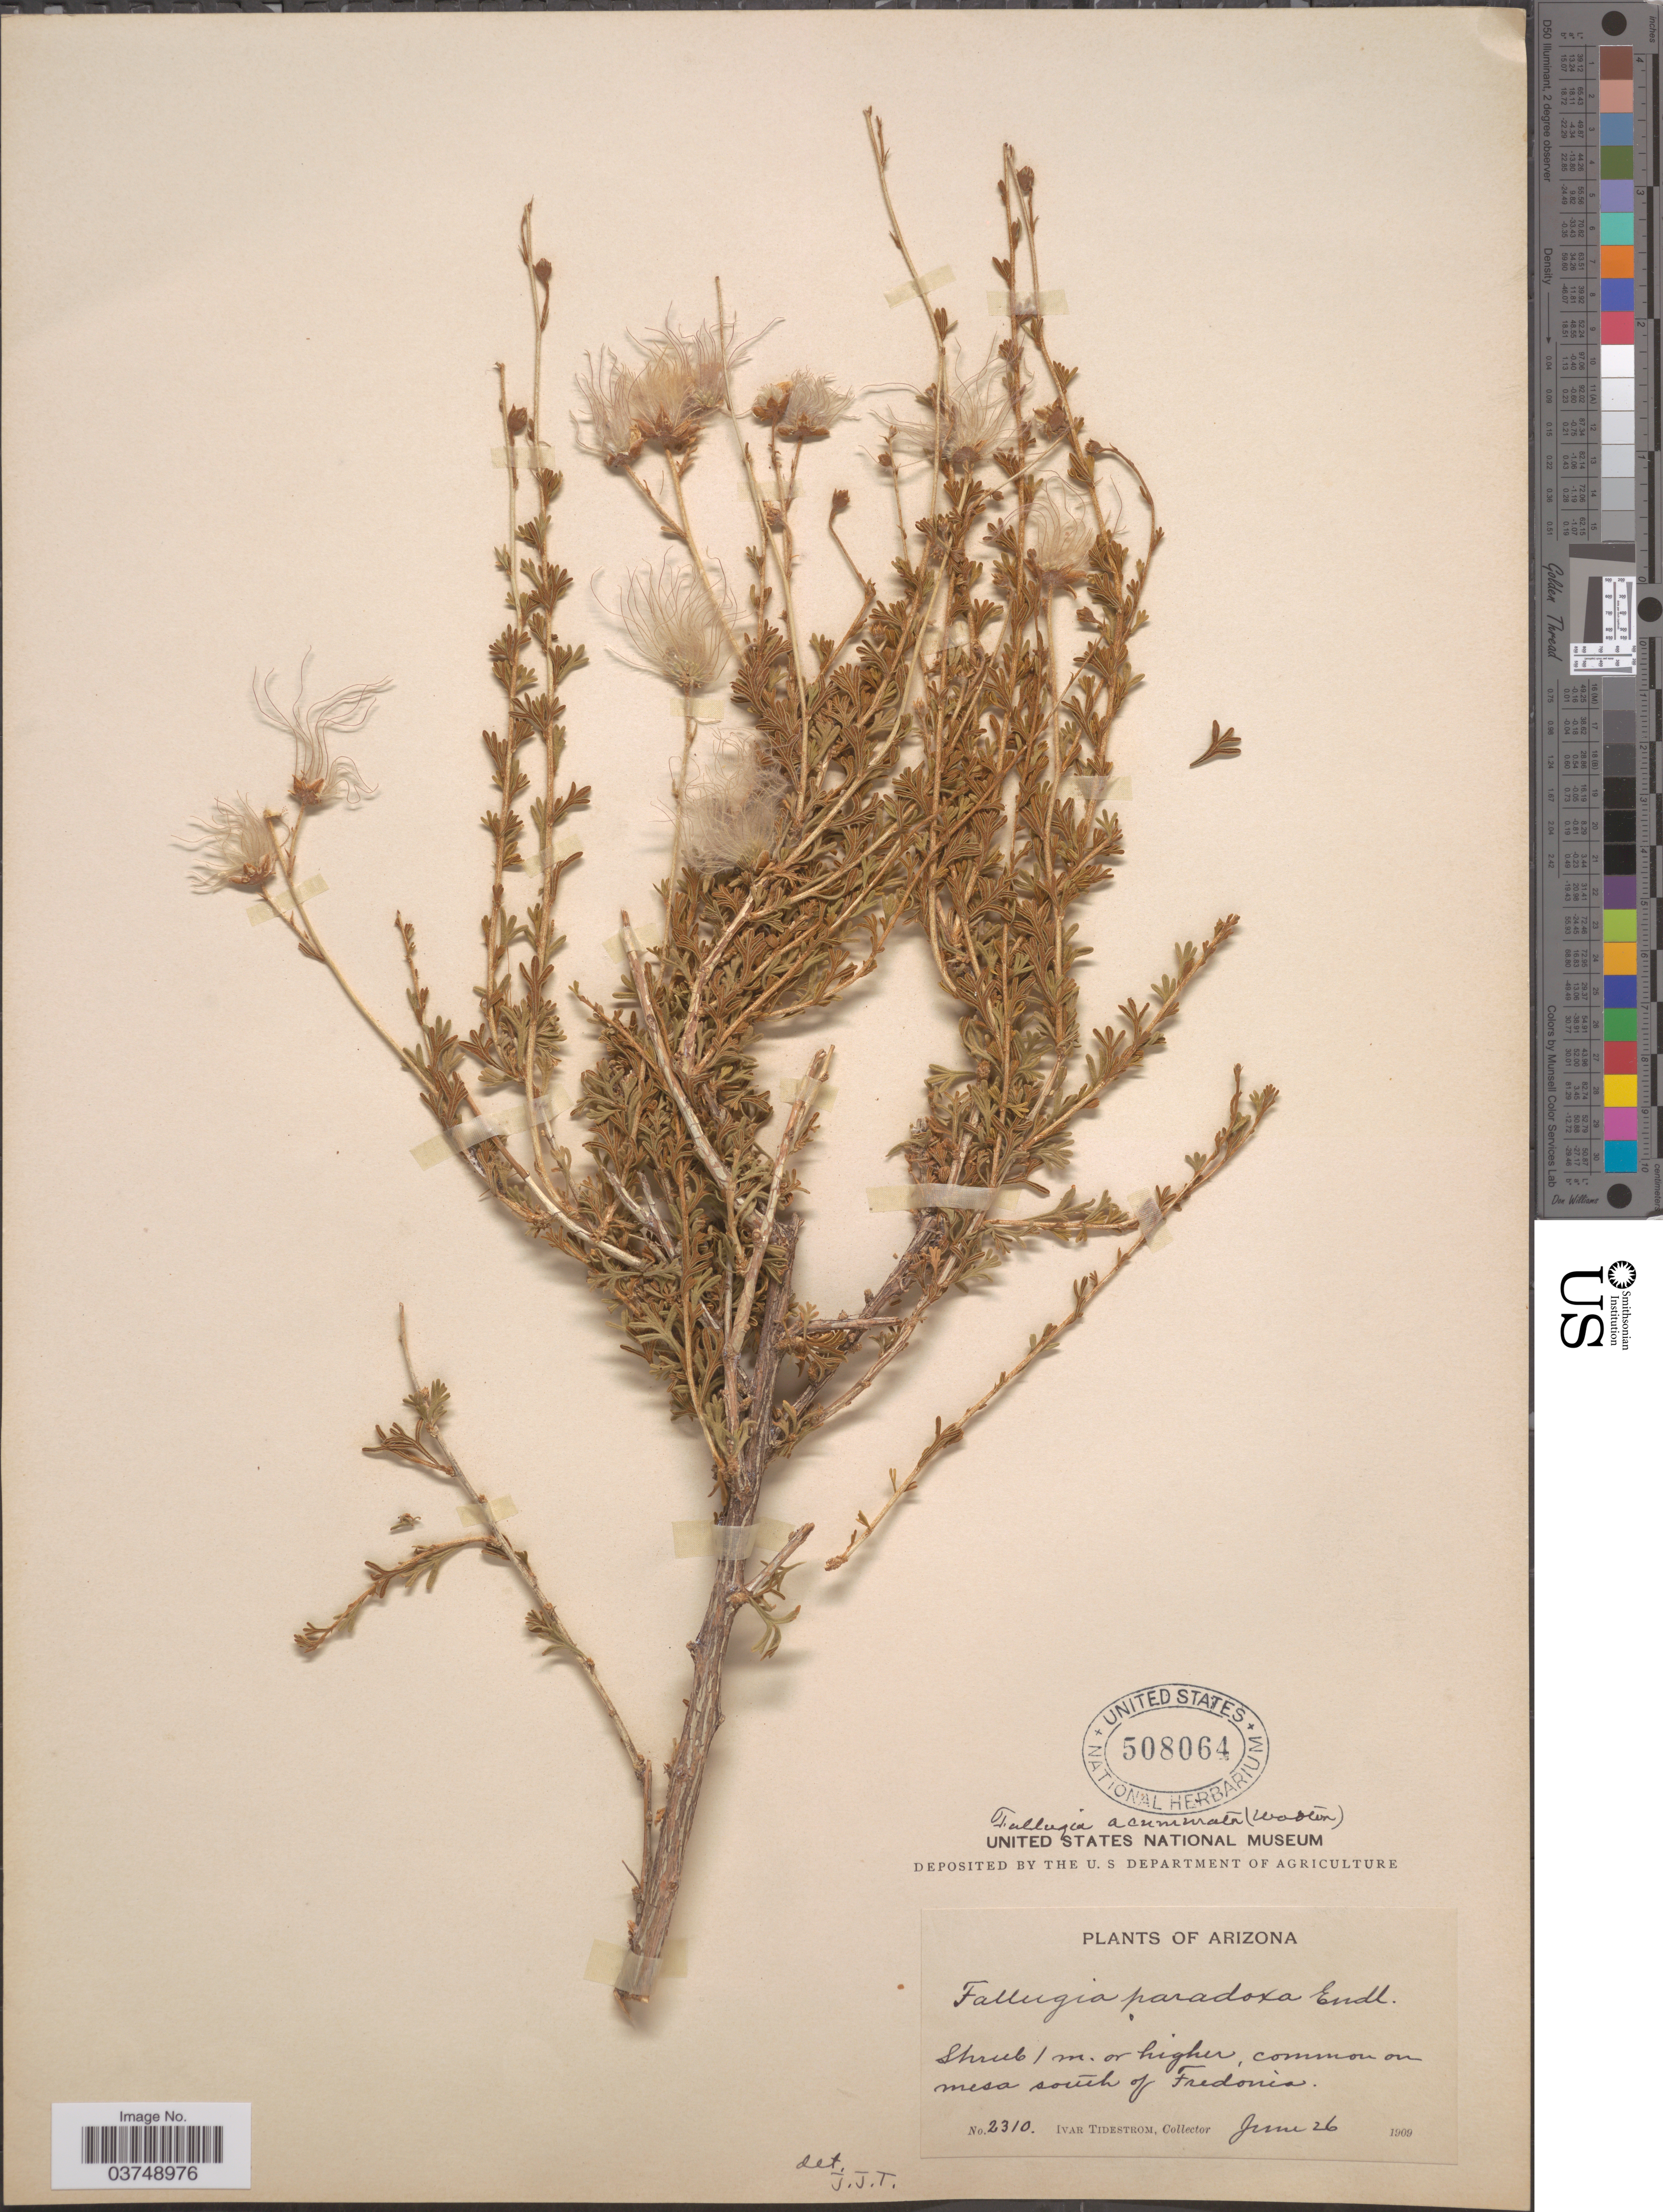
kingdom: Plantae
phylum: Tracheophyta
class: Magnoliopsida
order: Rosales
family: Rosaceae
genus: Fallugia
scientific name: Fallugia acuminata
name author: (Wooton) Rydb.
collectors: I. F. Tidestrom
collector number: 2310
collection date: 1909-06-26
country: United States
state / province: Arizona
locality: Common on mesa south of Fredonia.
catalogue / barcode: US 508064